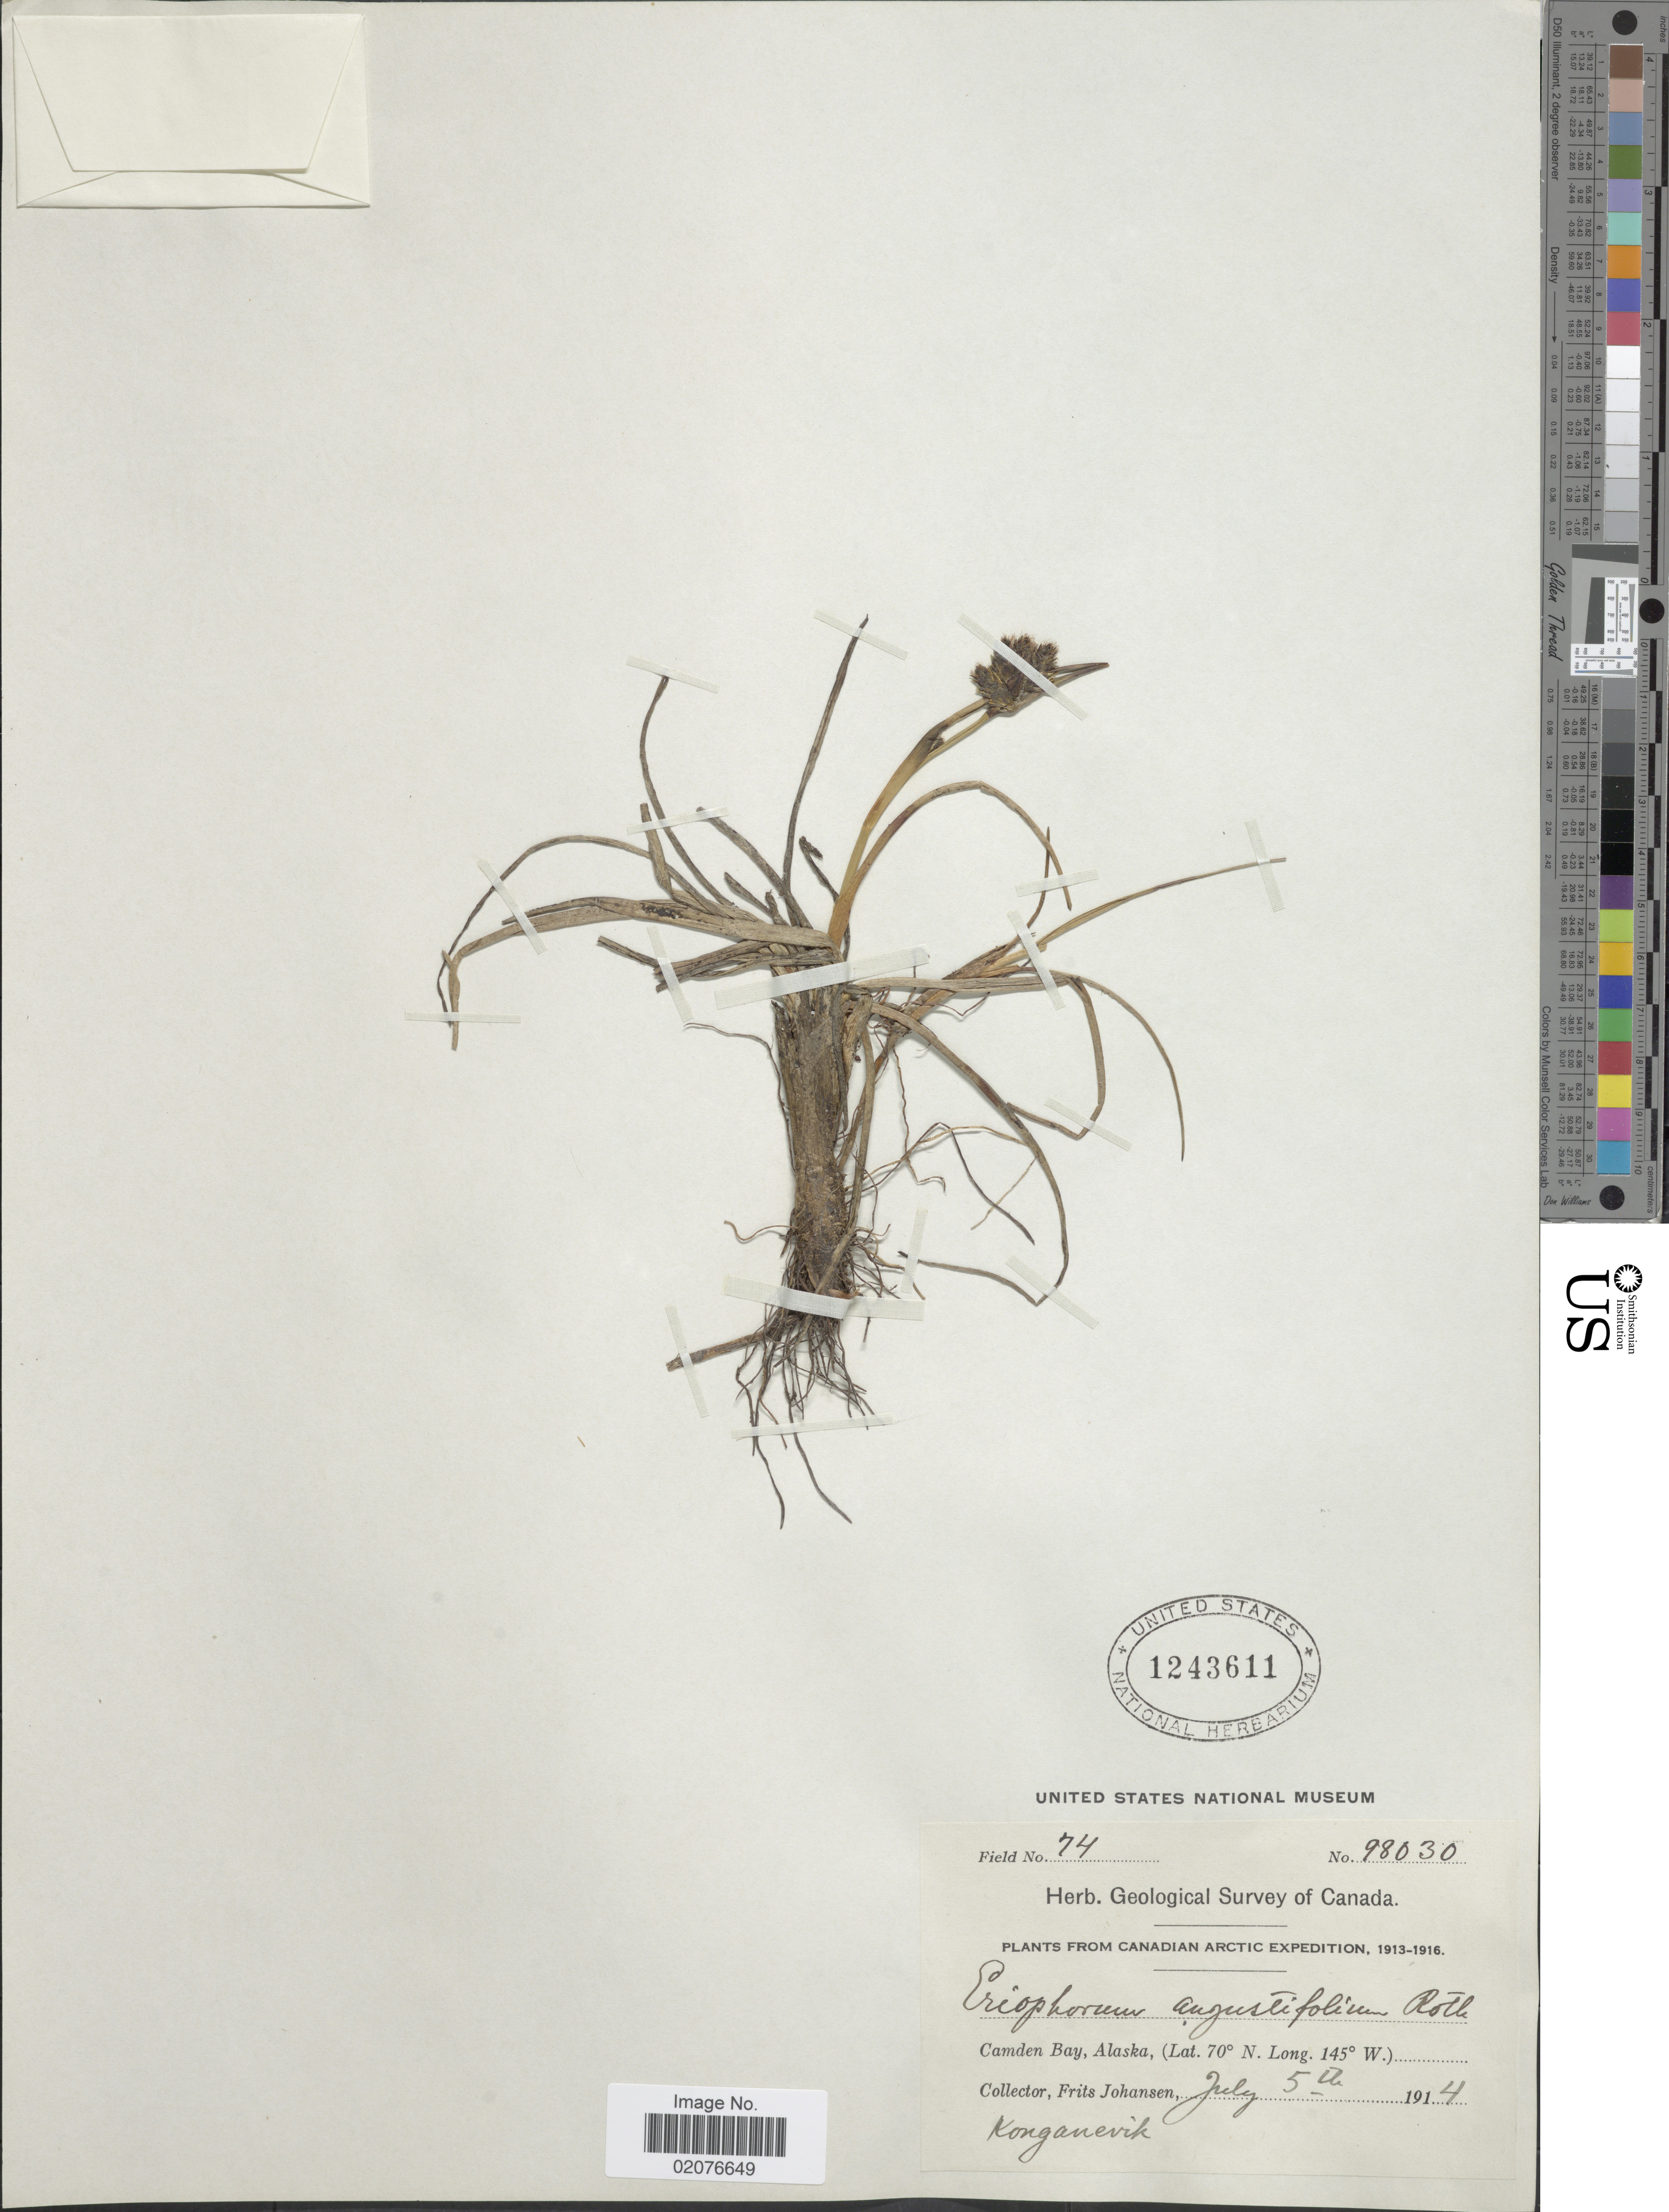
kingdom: Plantae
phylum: Tracheophyta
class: Liliopsida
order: Poales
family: Cyperaceae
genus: Eriophorum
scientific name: Eriophorum angustifolium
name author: Honck.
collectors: F. Johansen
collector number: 98030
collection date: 1914-07-05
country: United States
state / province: Alaska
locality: Canadian Arctic, Camden Bay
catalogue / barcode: US 1243611